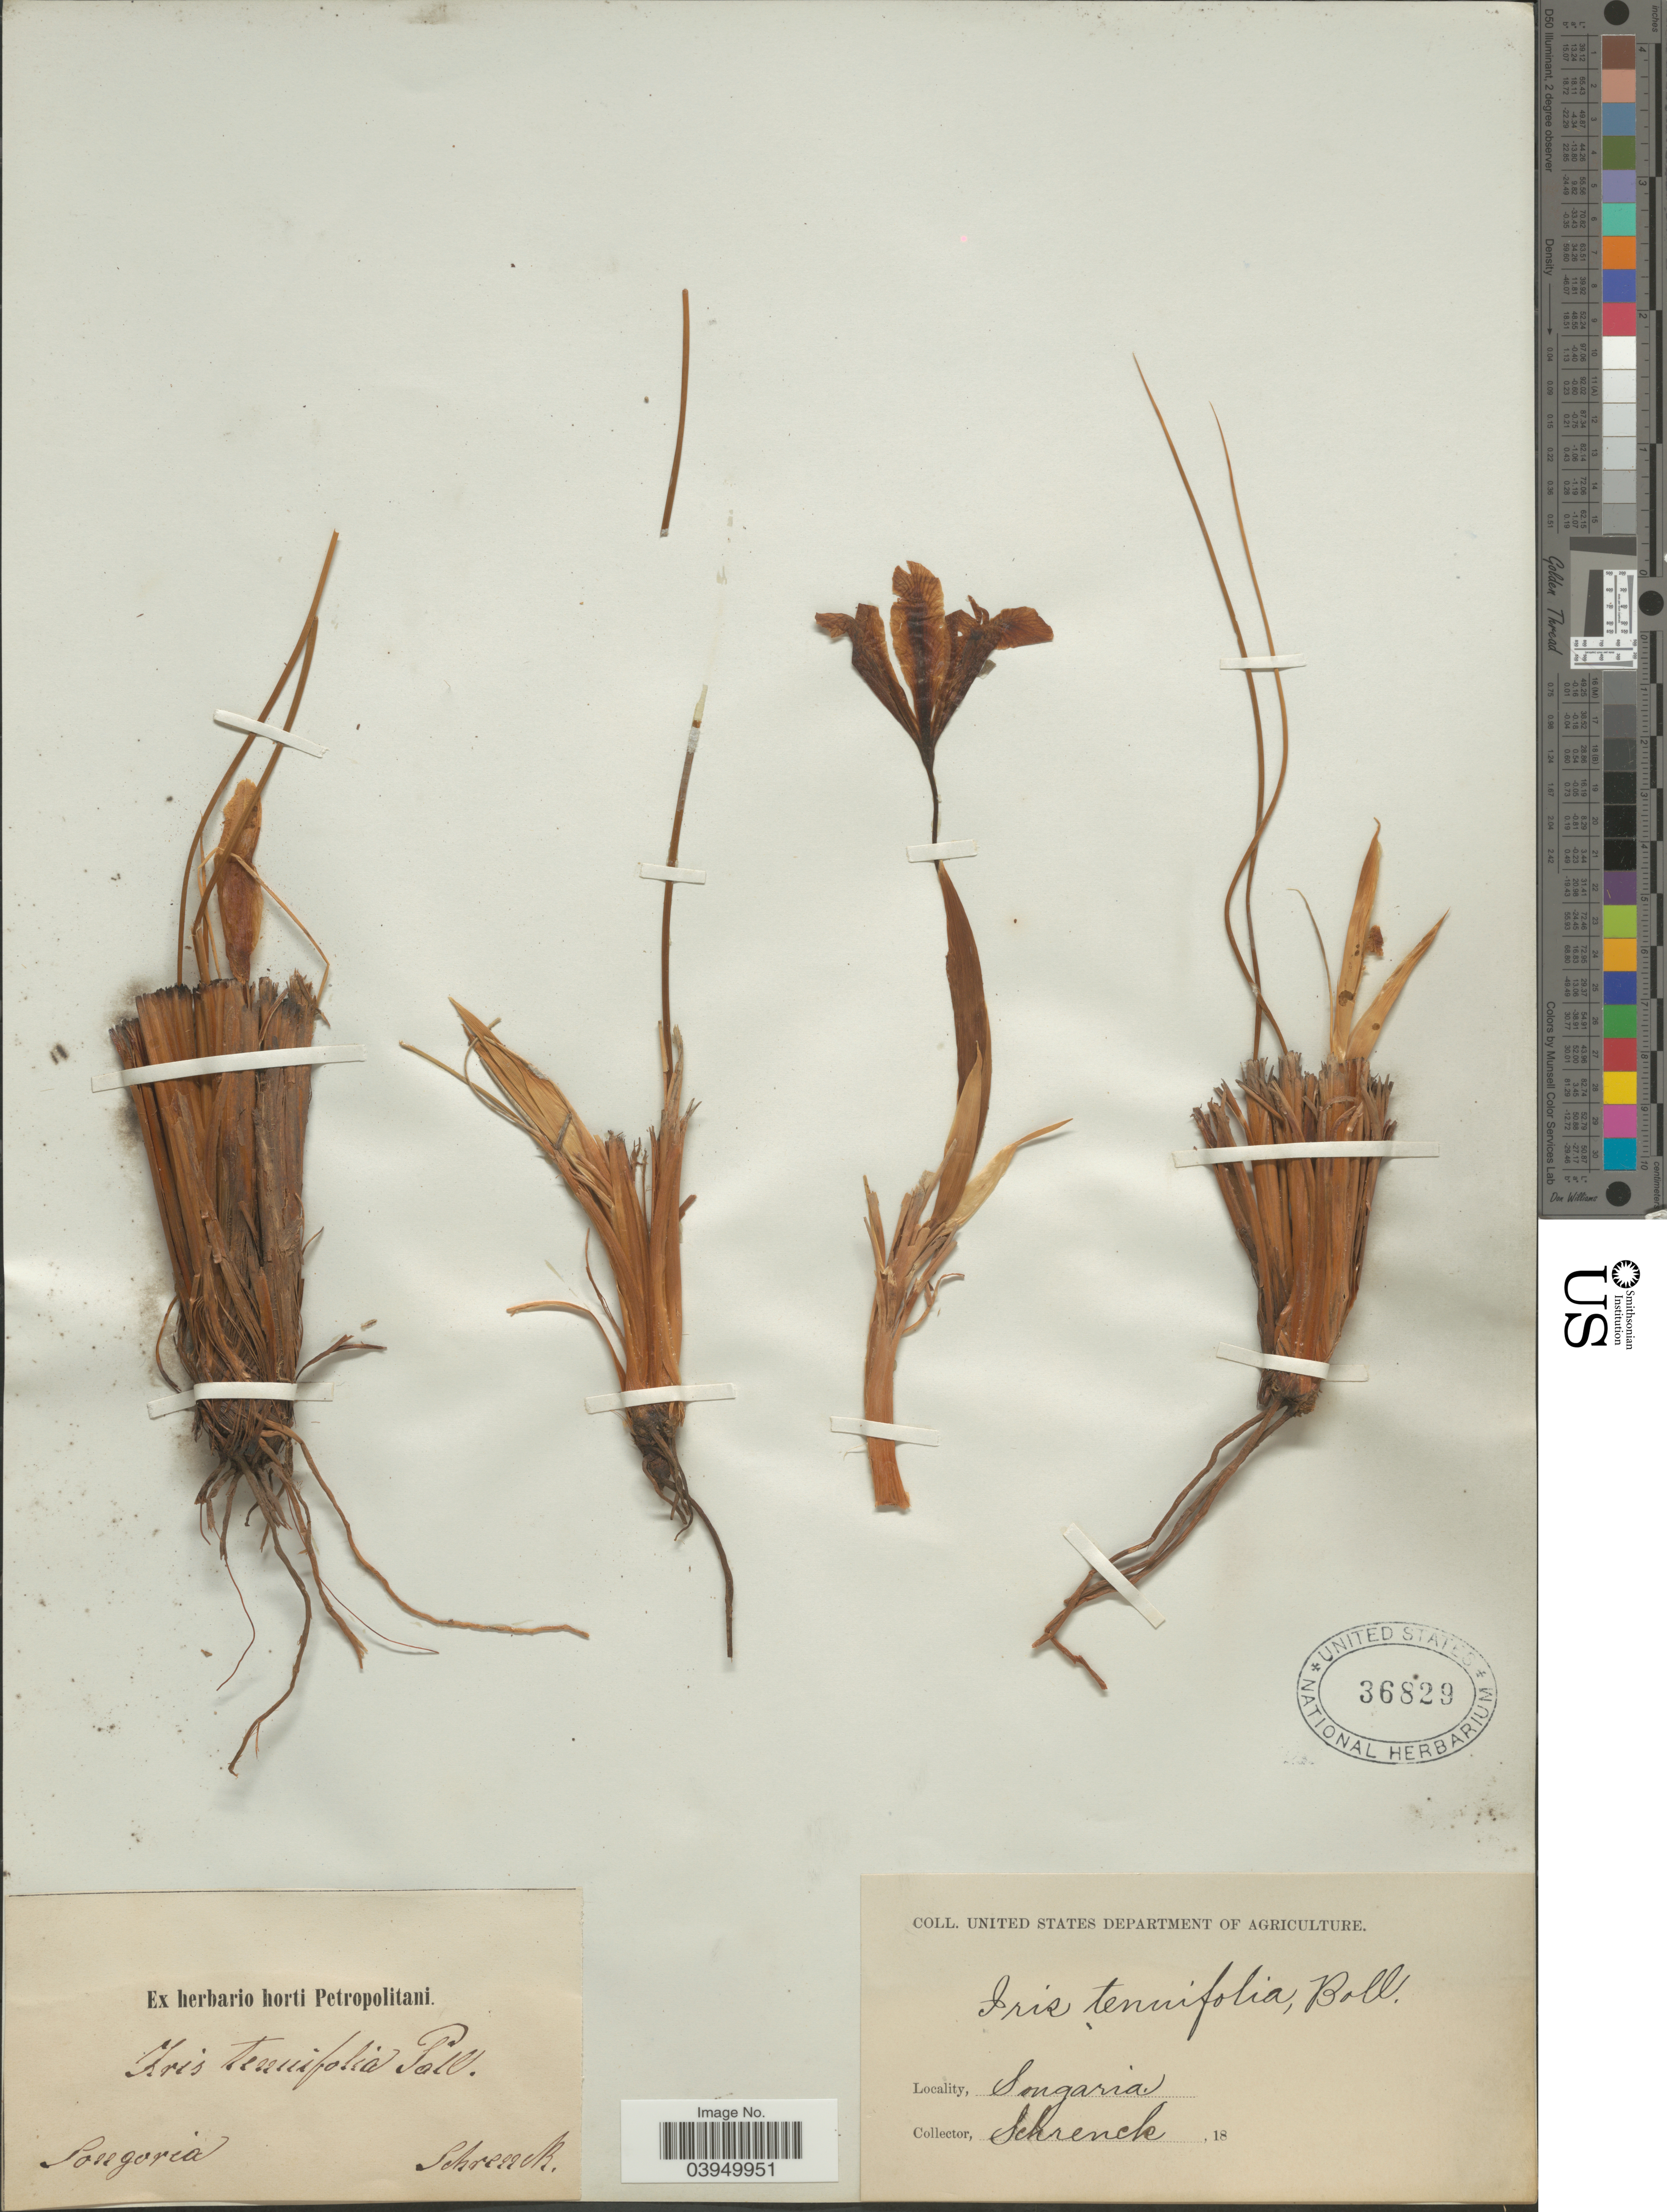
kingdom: Plantae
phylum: Tracheophyta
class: Liliopsida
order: Asparagales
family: Iridaceae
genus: Iris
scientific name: Iris tenuifolia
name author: Pall.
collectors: -- Schrenck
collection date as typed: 18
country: China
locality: Songoria.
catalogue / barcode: US 36829